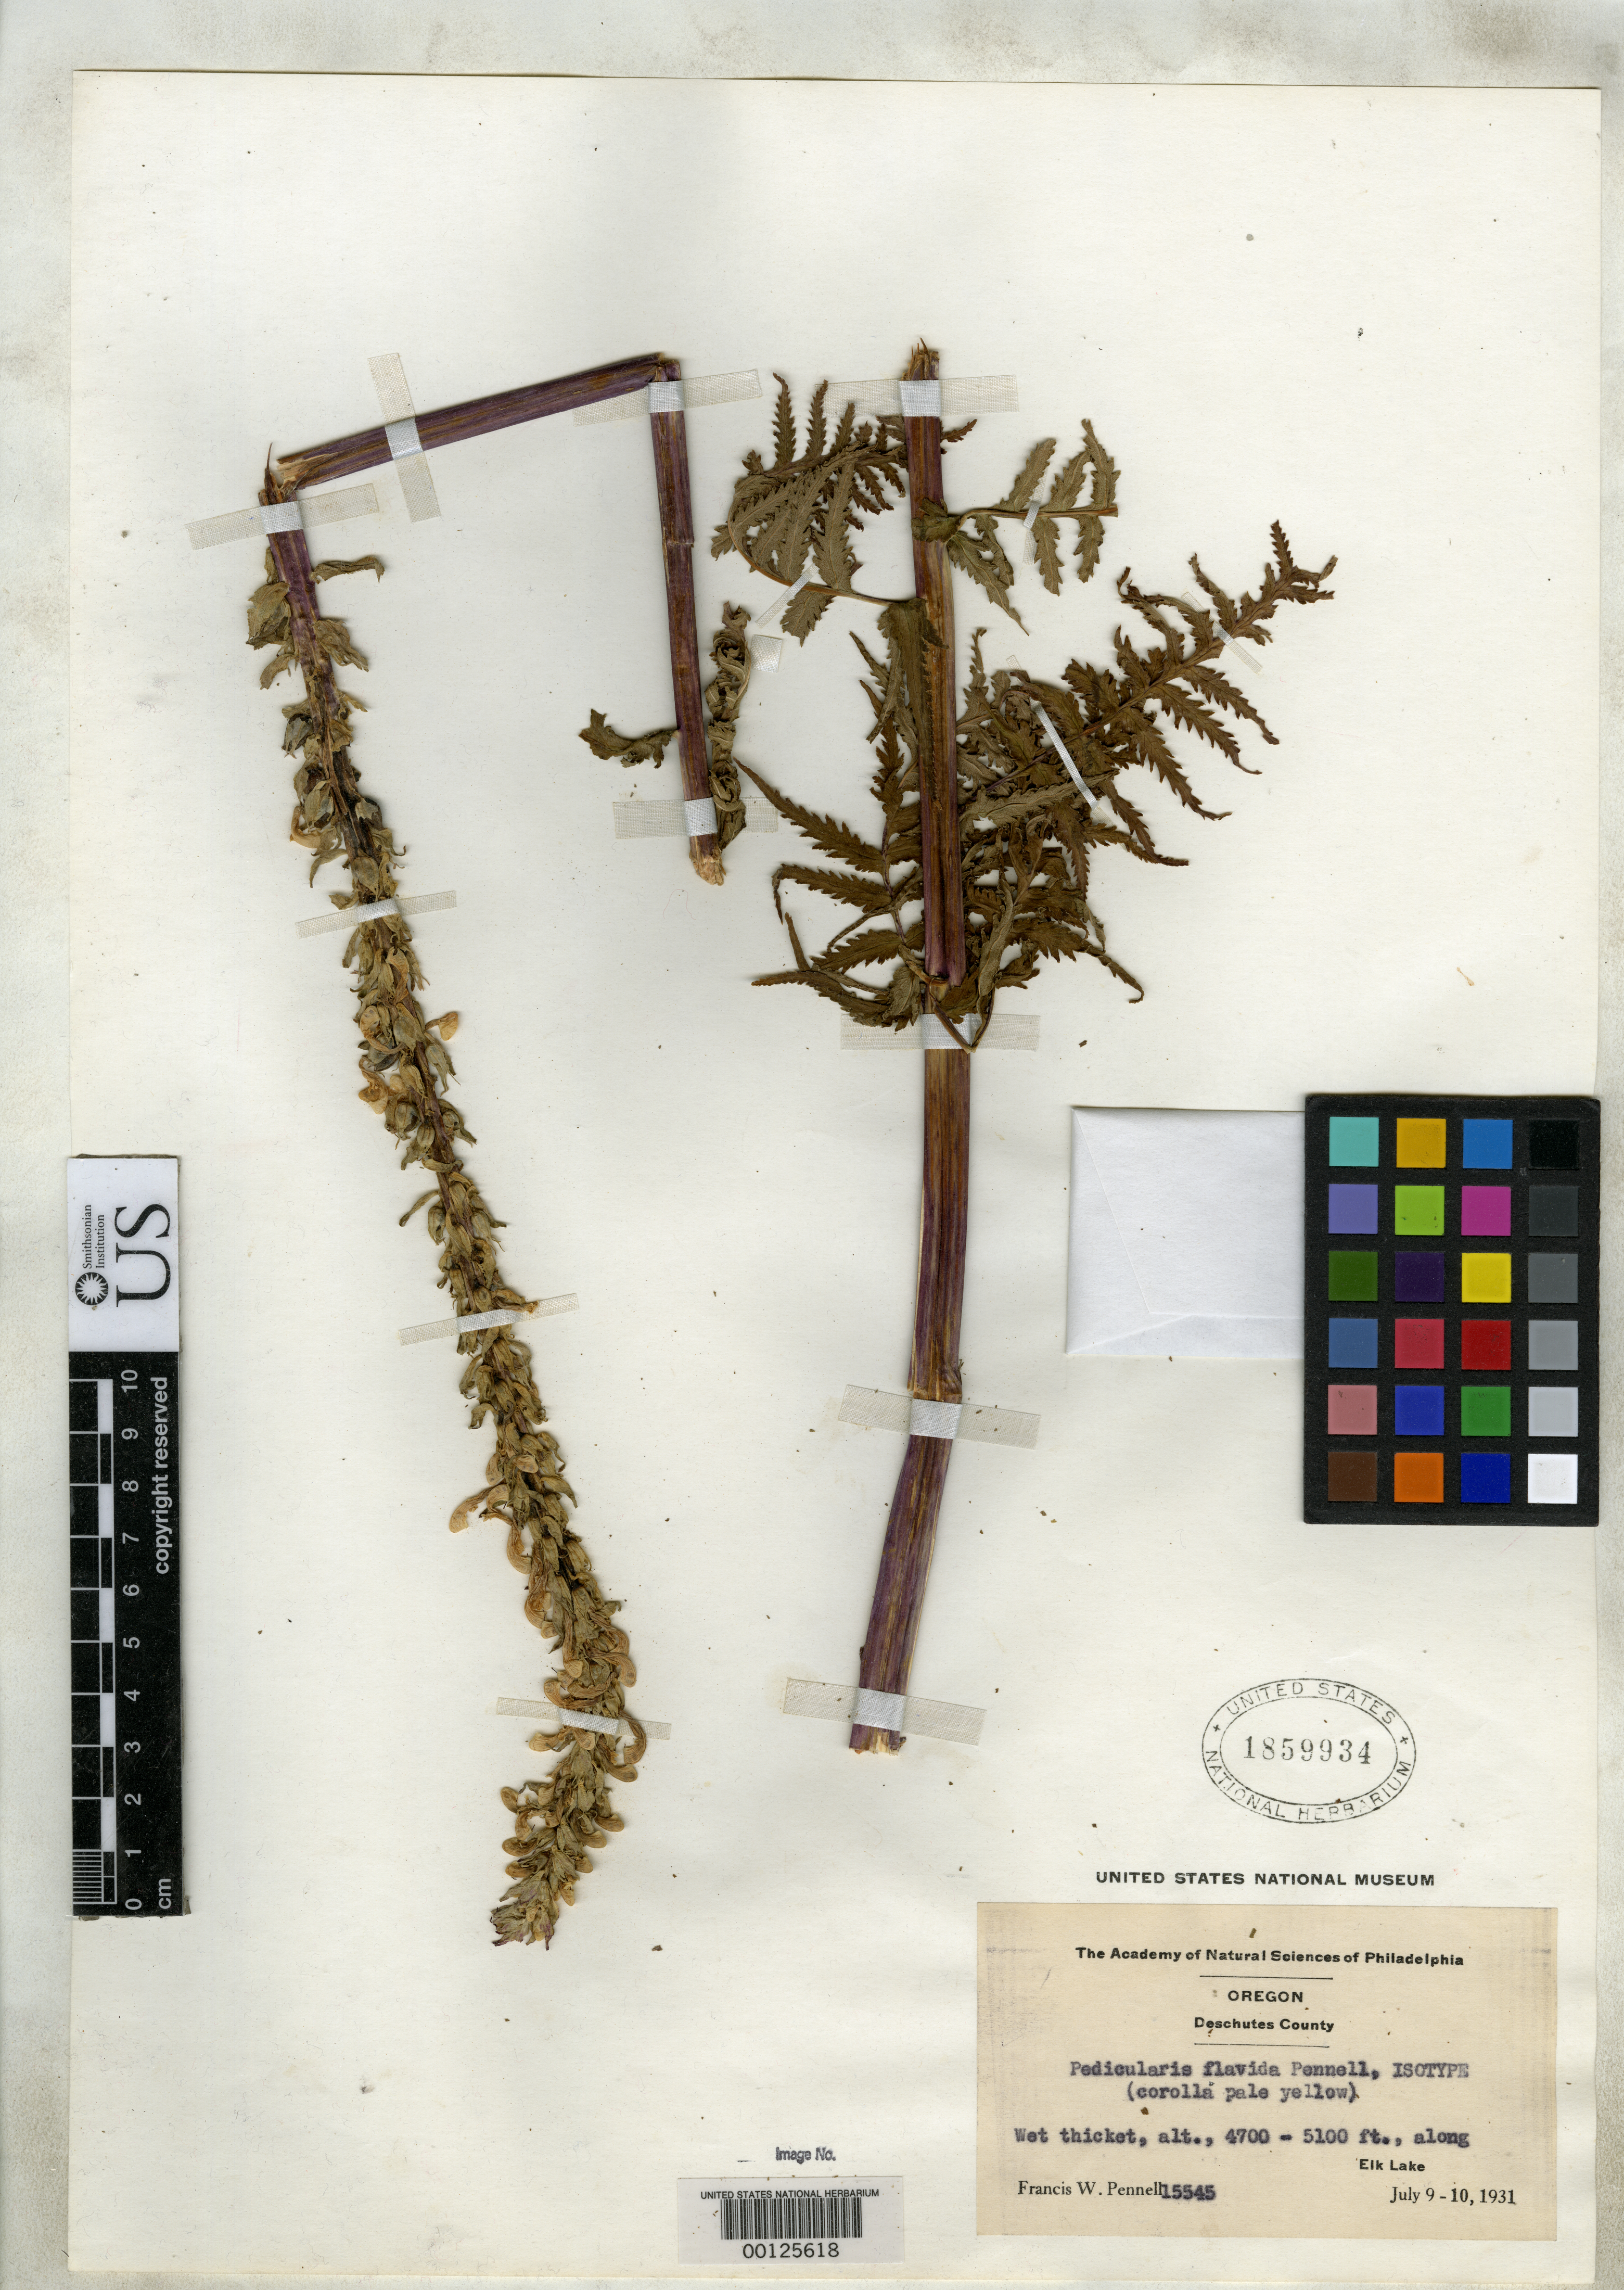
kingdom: Plantae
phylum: Tracheophyta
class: Magnoliopsida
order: Lamiales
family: Orobanchaceae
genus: Pedicularis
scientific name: Pedicularis flavida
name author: Pennell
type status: Isotype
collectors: F. W. Pennell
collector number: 15545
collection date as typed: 09 Jul 1931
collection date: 1931-07-09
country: United States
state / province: Oregon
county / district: Deschutes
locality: Elk Lake.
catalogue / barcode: US 1859934